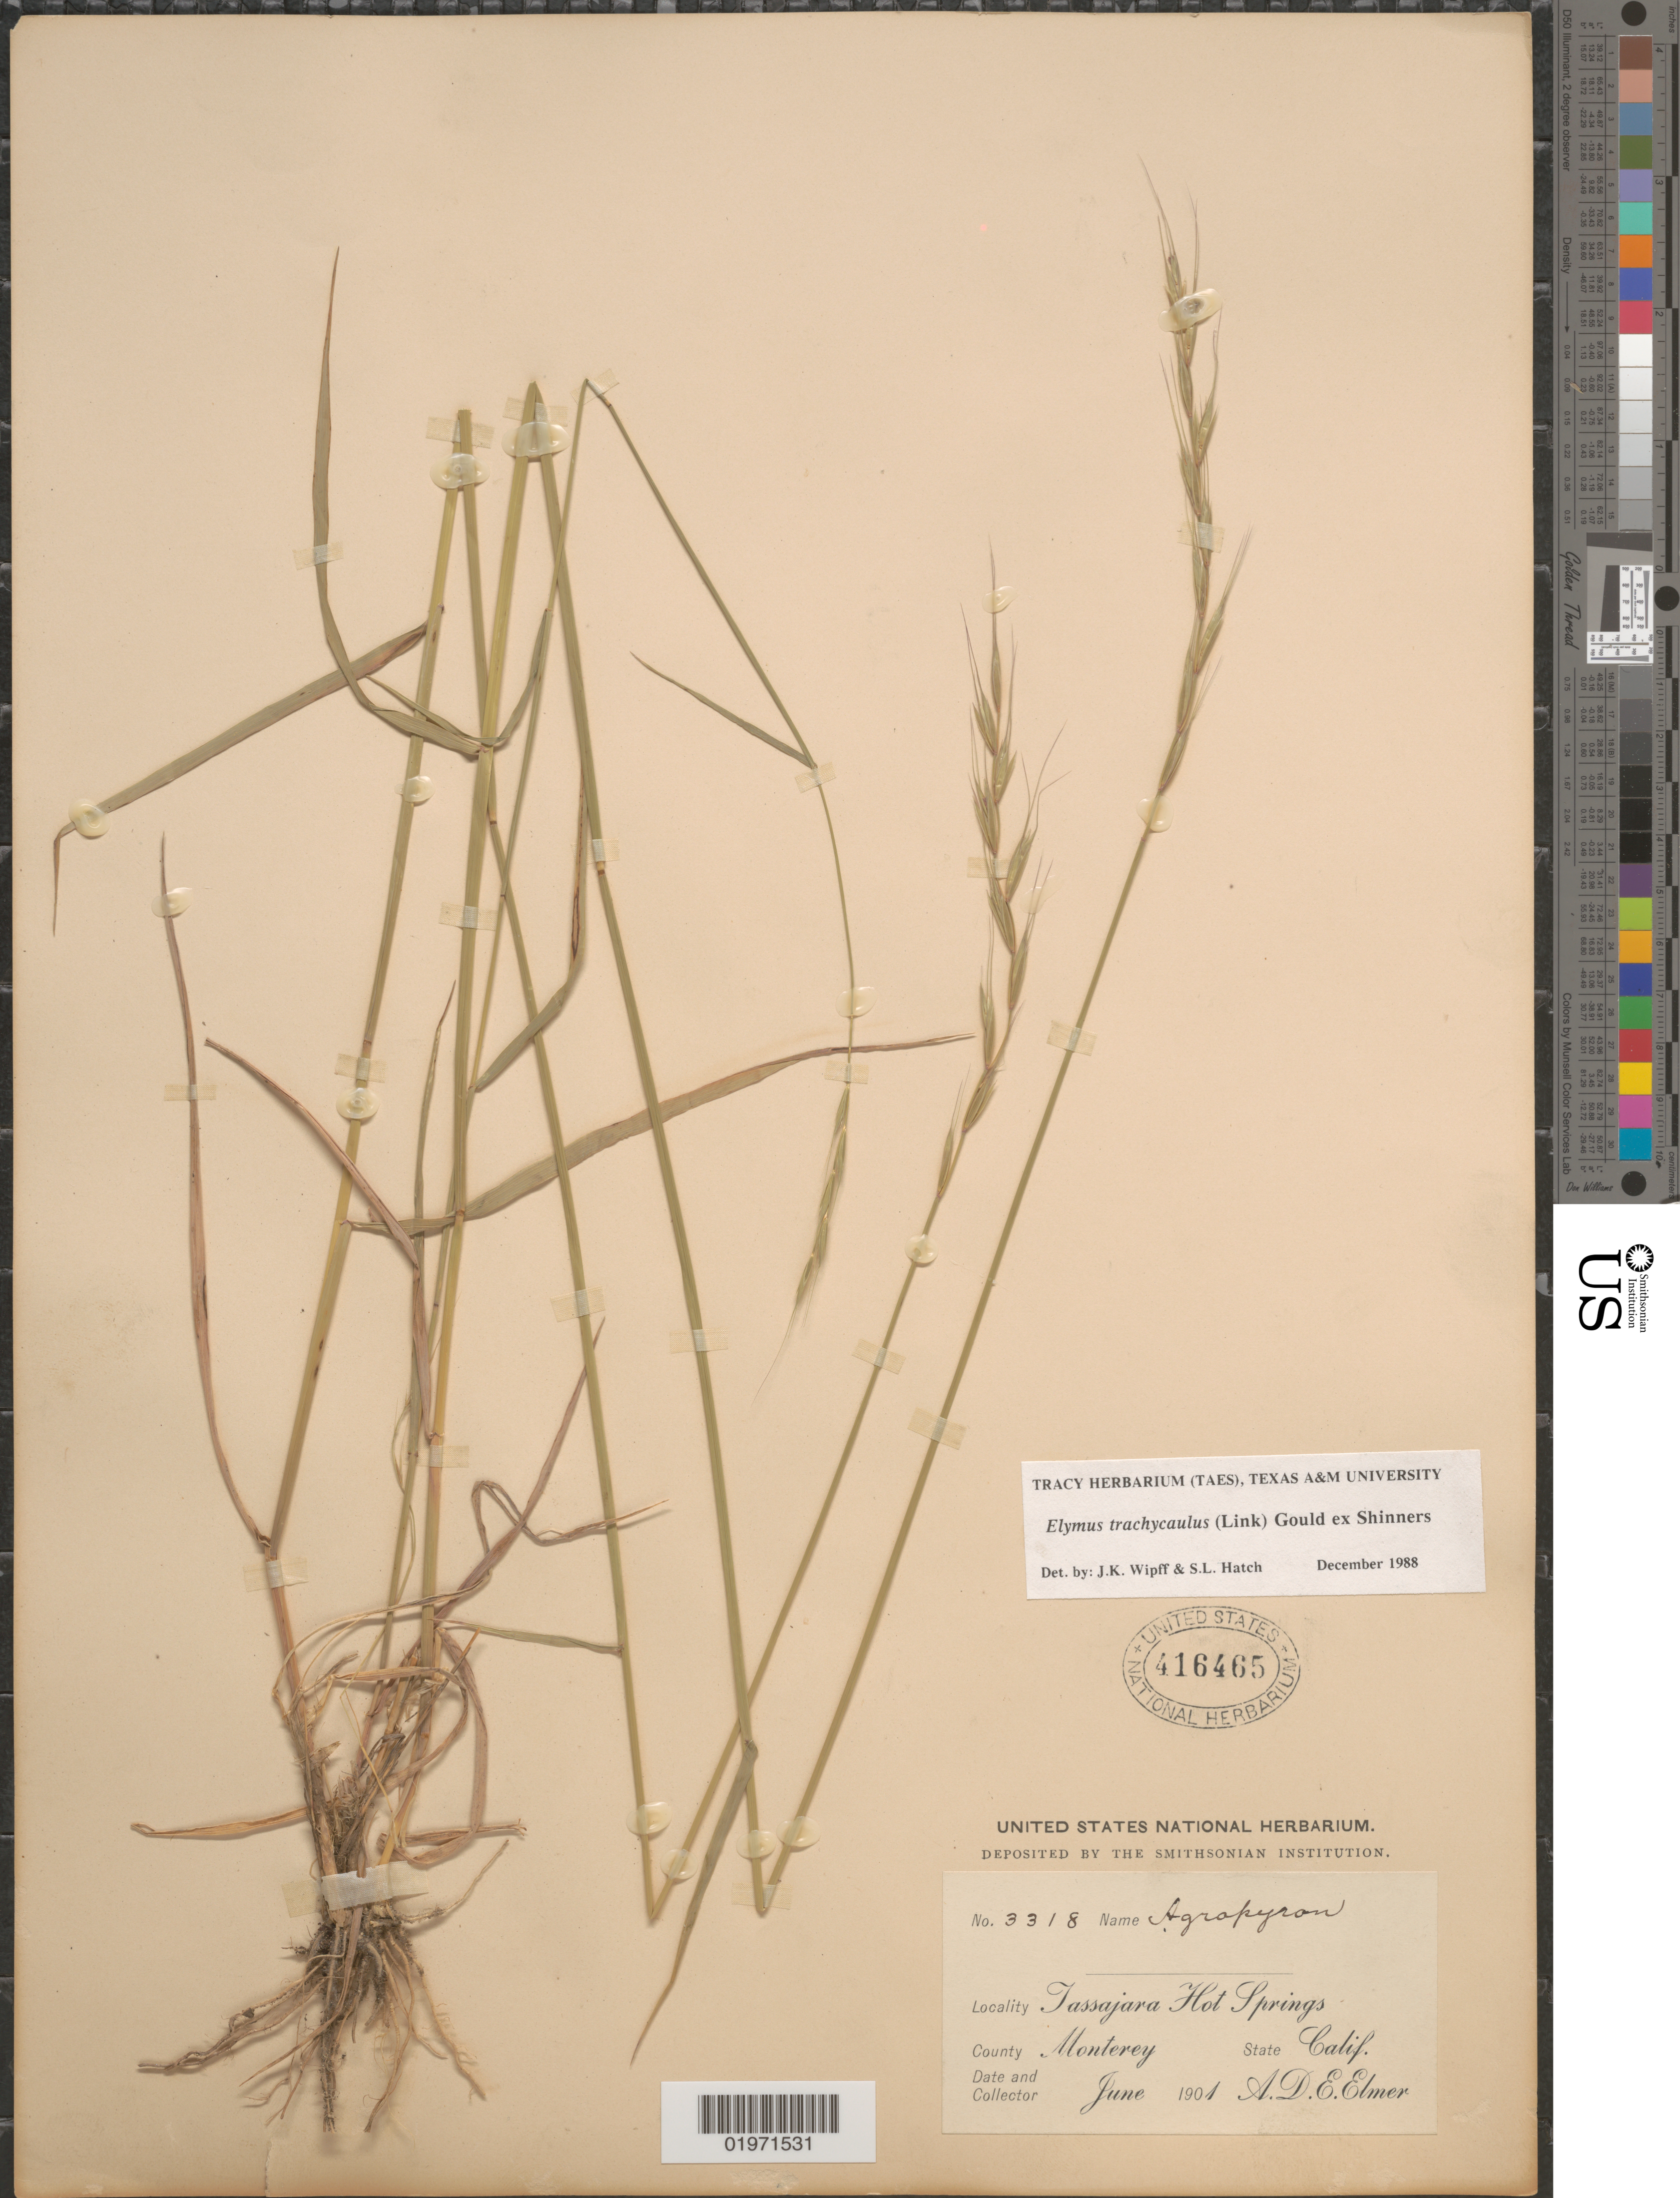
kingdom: Plantae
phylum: Tracheophyta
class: Liliopsida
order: Poales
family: Poaceae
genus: Elymus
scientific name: Elymus trachycaulus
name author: (Link) Gould ex Shinners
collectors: A. D. E. Elmer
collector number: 3318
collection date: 1901-06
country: United States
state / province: California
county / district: Monterey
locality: Tassajara Hot Springs. County Monterey.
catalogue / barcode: US 416465